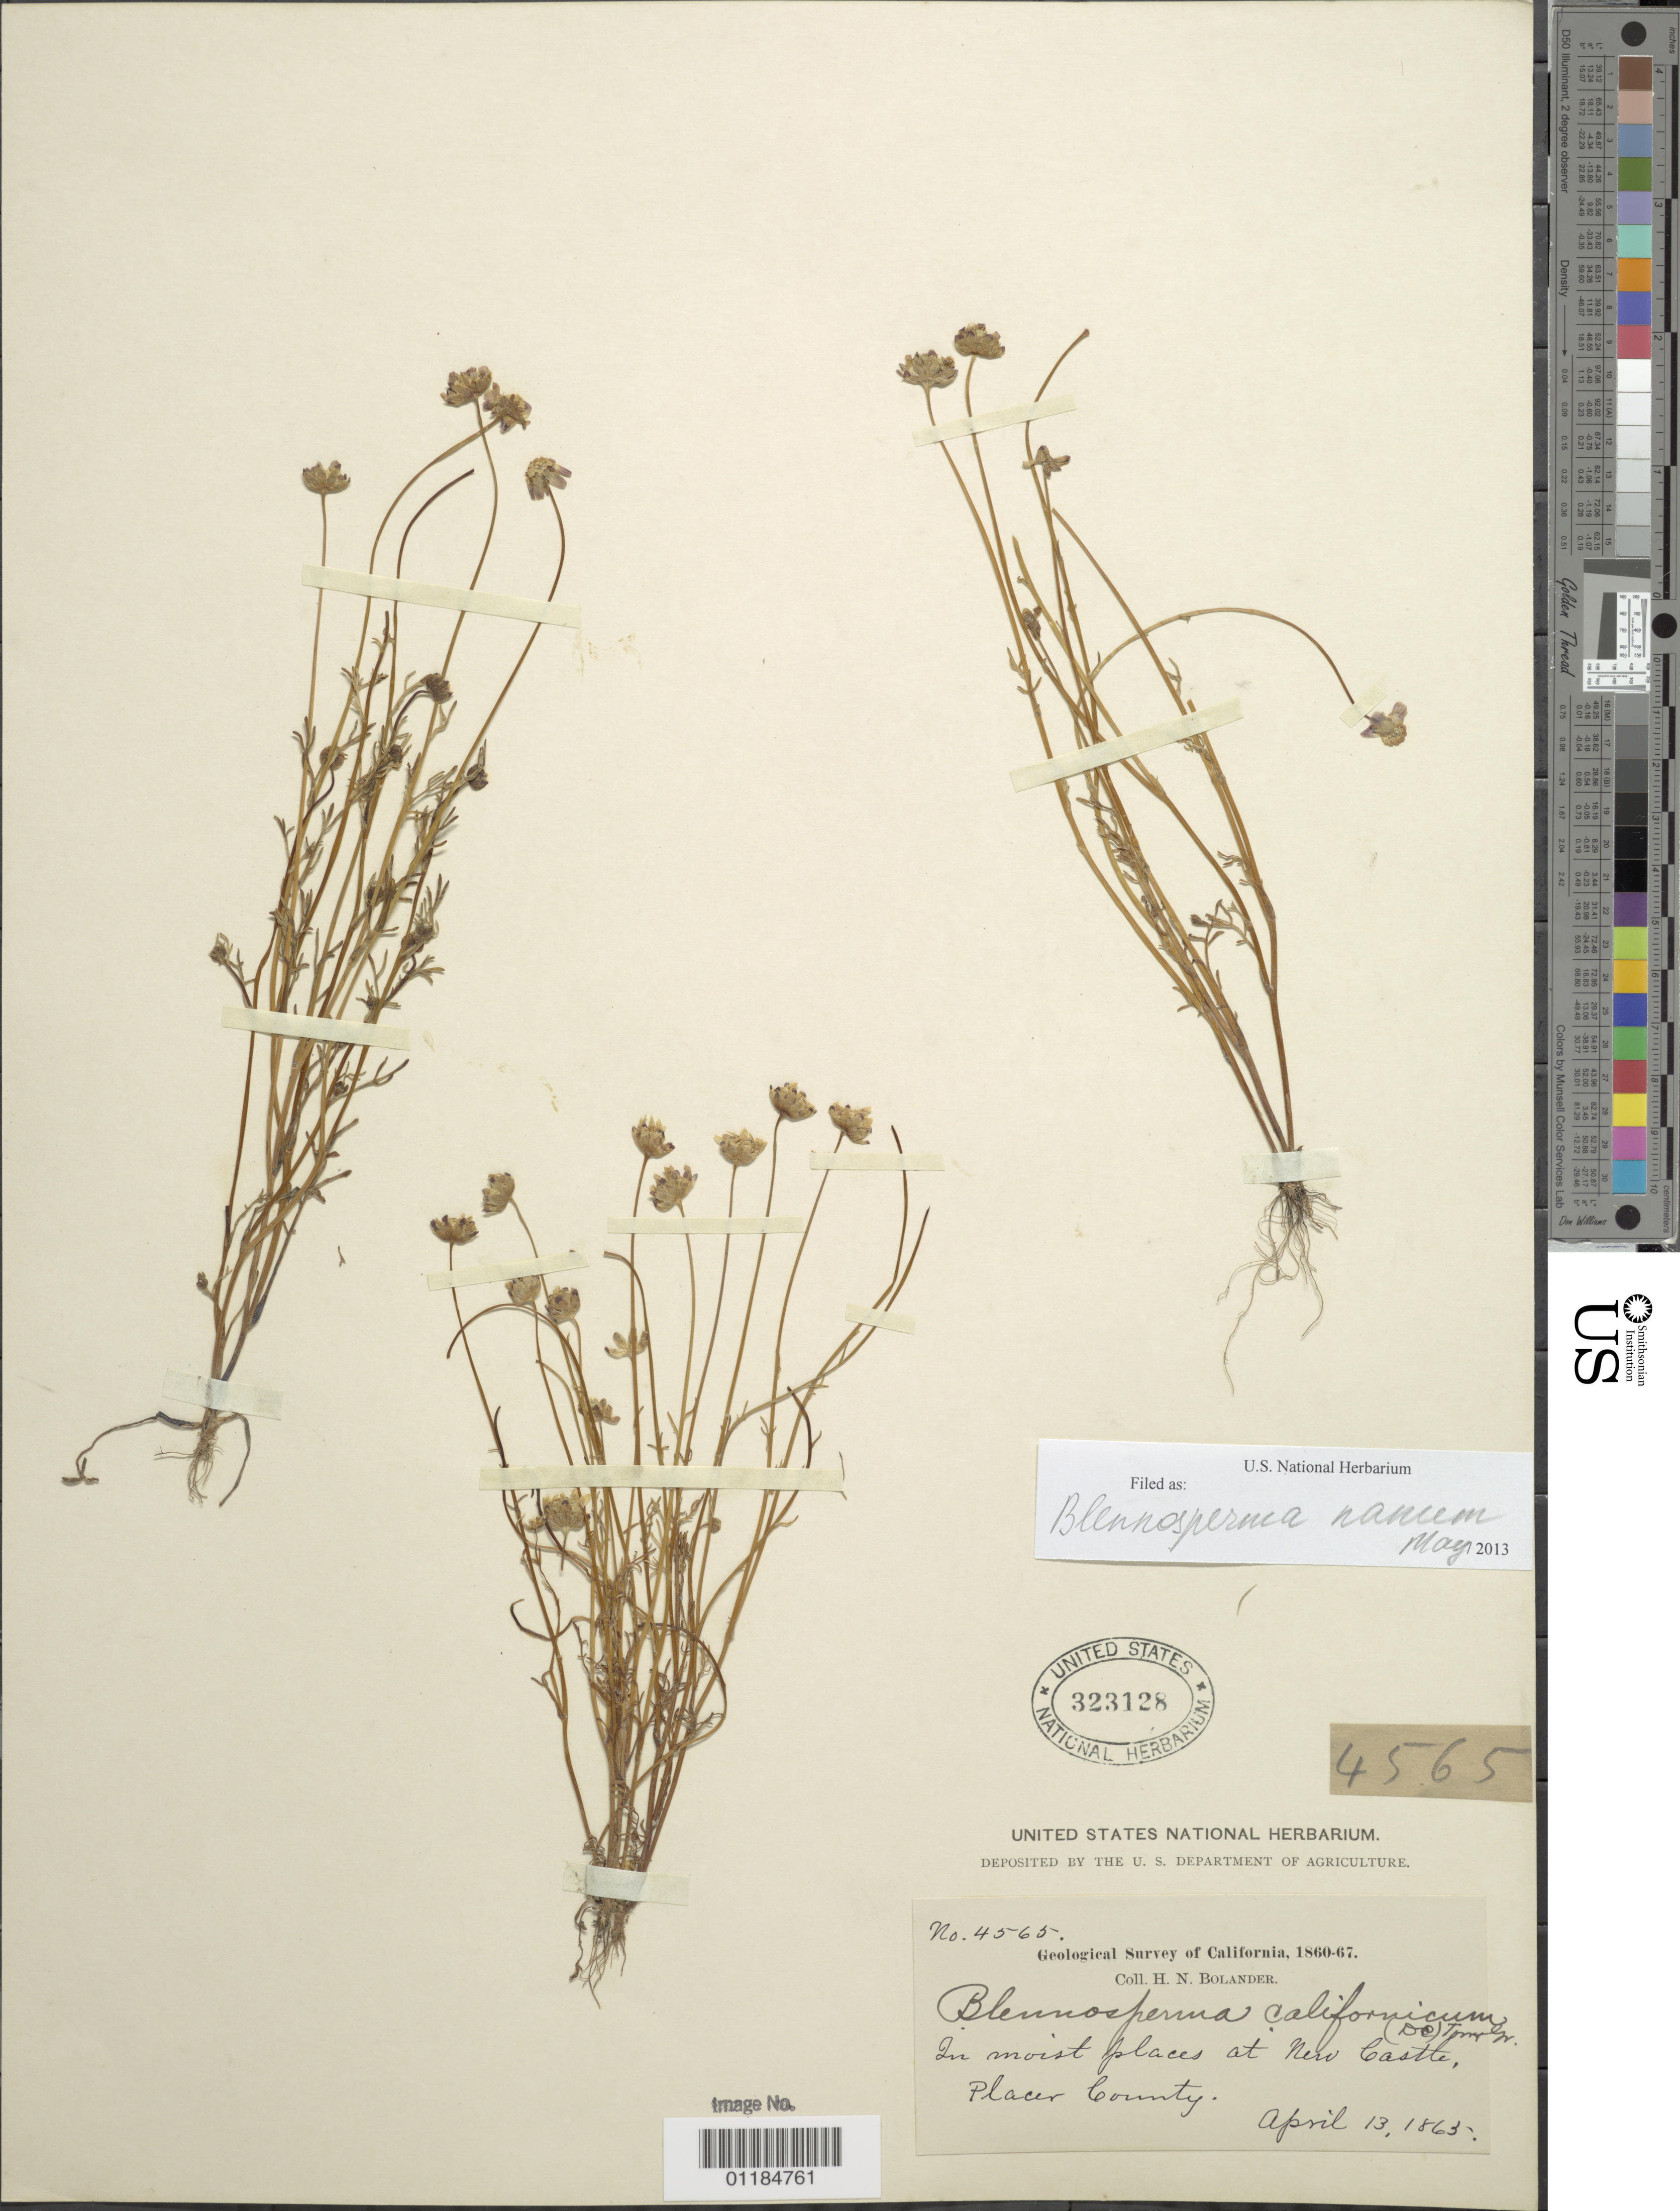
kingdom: Plantae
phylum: Tracheophyta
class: Magnoliopsida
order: Asterales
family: Asteraceae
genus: Blennosperma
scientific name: Blennosperma nanum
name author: (Hook.) S.F. Blake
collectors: H. Bolander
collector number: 4565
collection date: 1865-04-13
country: United States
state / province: California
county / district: Placer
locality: New Castle.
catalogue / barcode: US 323128